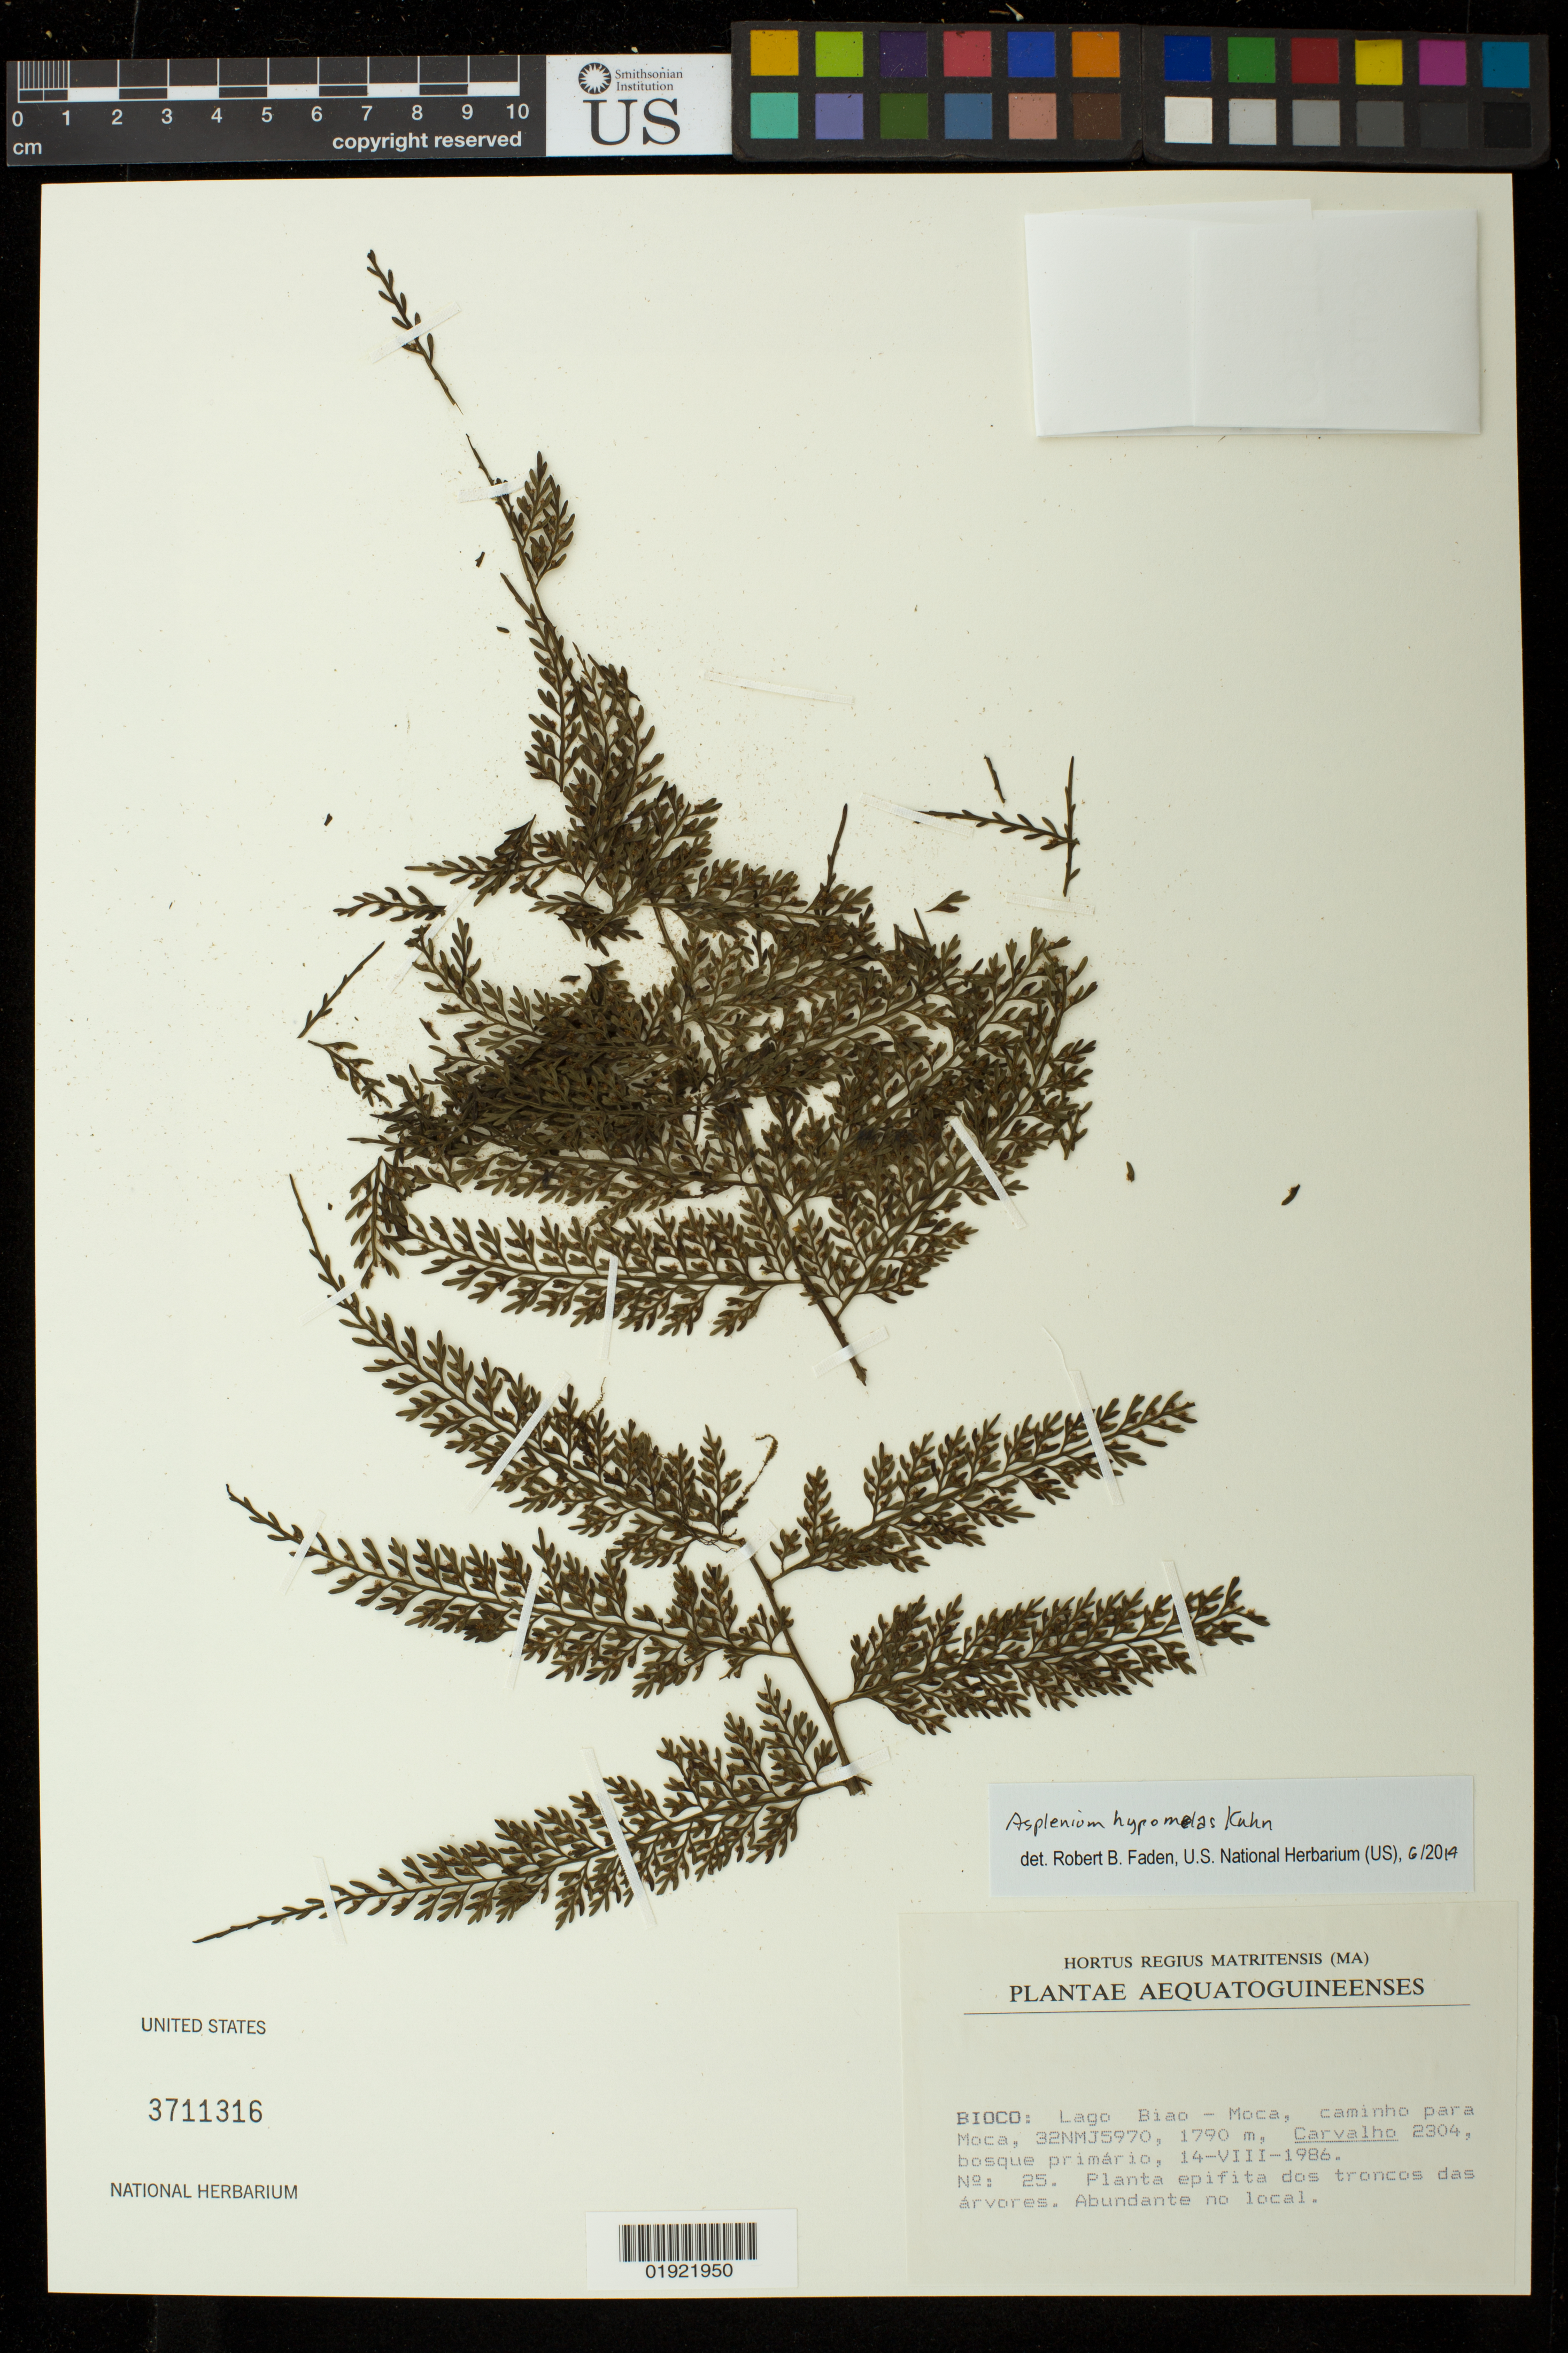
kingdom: Plantae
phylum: Tracheophyta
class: Polypodiopsida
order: Polypodiales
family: Aspleniaceae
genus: Asplenium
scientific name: Asplenium hypomelas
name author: Kuhn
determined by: Faden, Robert B., (US), Smithsonian Institution - National Museum of Natural History (UNITED STATES)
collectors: Carvalho, --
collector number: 2304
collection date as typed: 14-VIII-1986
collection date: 1986-08-14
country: Equatorial Guinea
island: Bioko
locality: Lago Biao-Moca, caminho para Moca, 32NMJ5970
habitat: bosque primario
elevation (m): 1790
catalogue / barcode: US 3711316